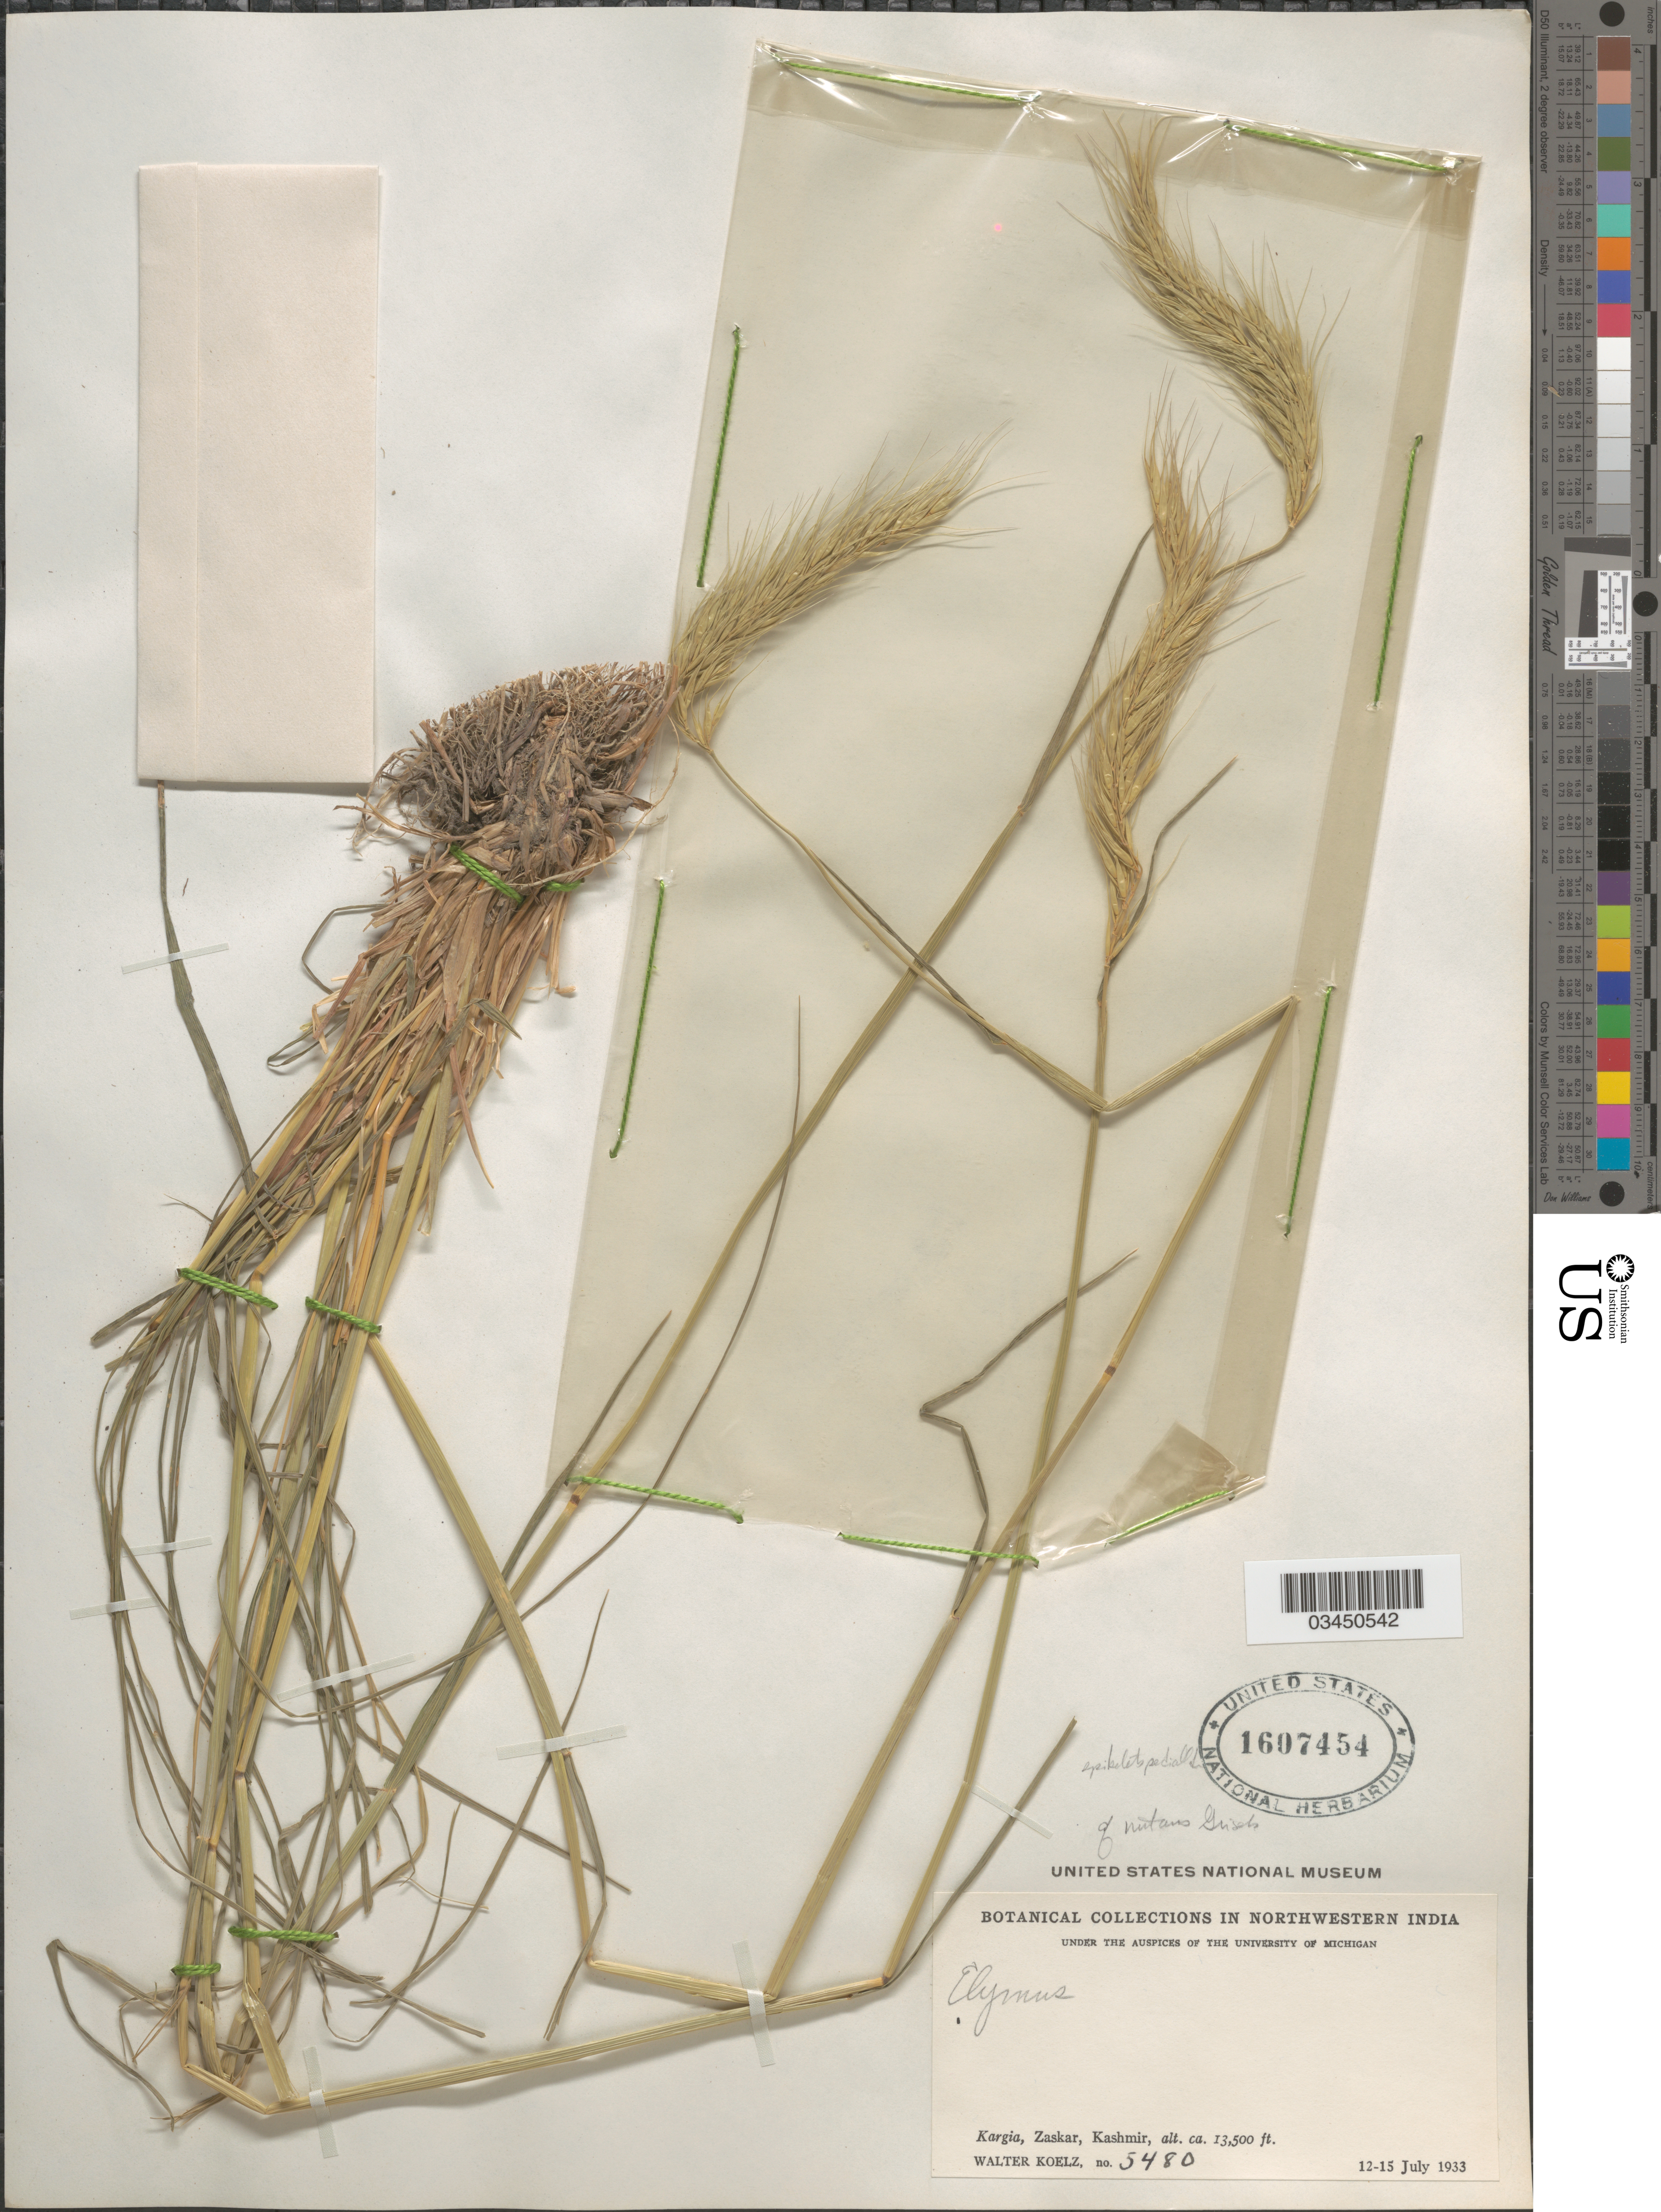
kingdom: Plantae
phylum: Tracheophyta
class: Liliopsida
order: Poales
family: Poaceae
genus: Elymus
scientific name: Elymus nutans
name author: Griseb.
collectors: W. N. Koelz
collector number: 5480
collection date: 1933-07-12/1933-07-15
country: India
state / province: Jammu and Kashmir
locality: Northwestern India. Kargia, Zaskar, Kashmir.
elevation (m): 4115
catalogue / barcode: US 1607454